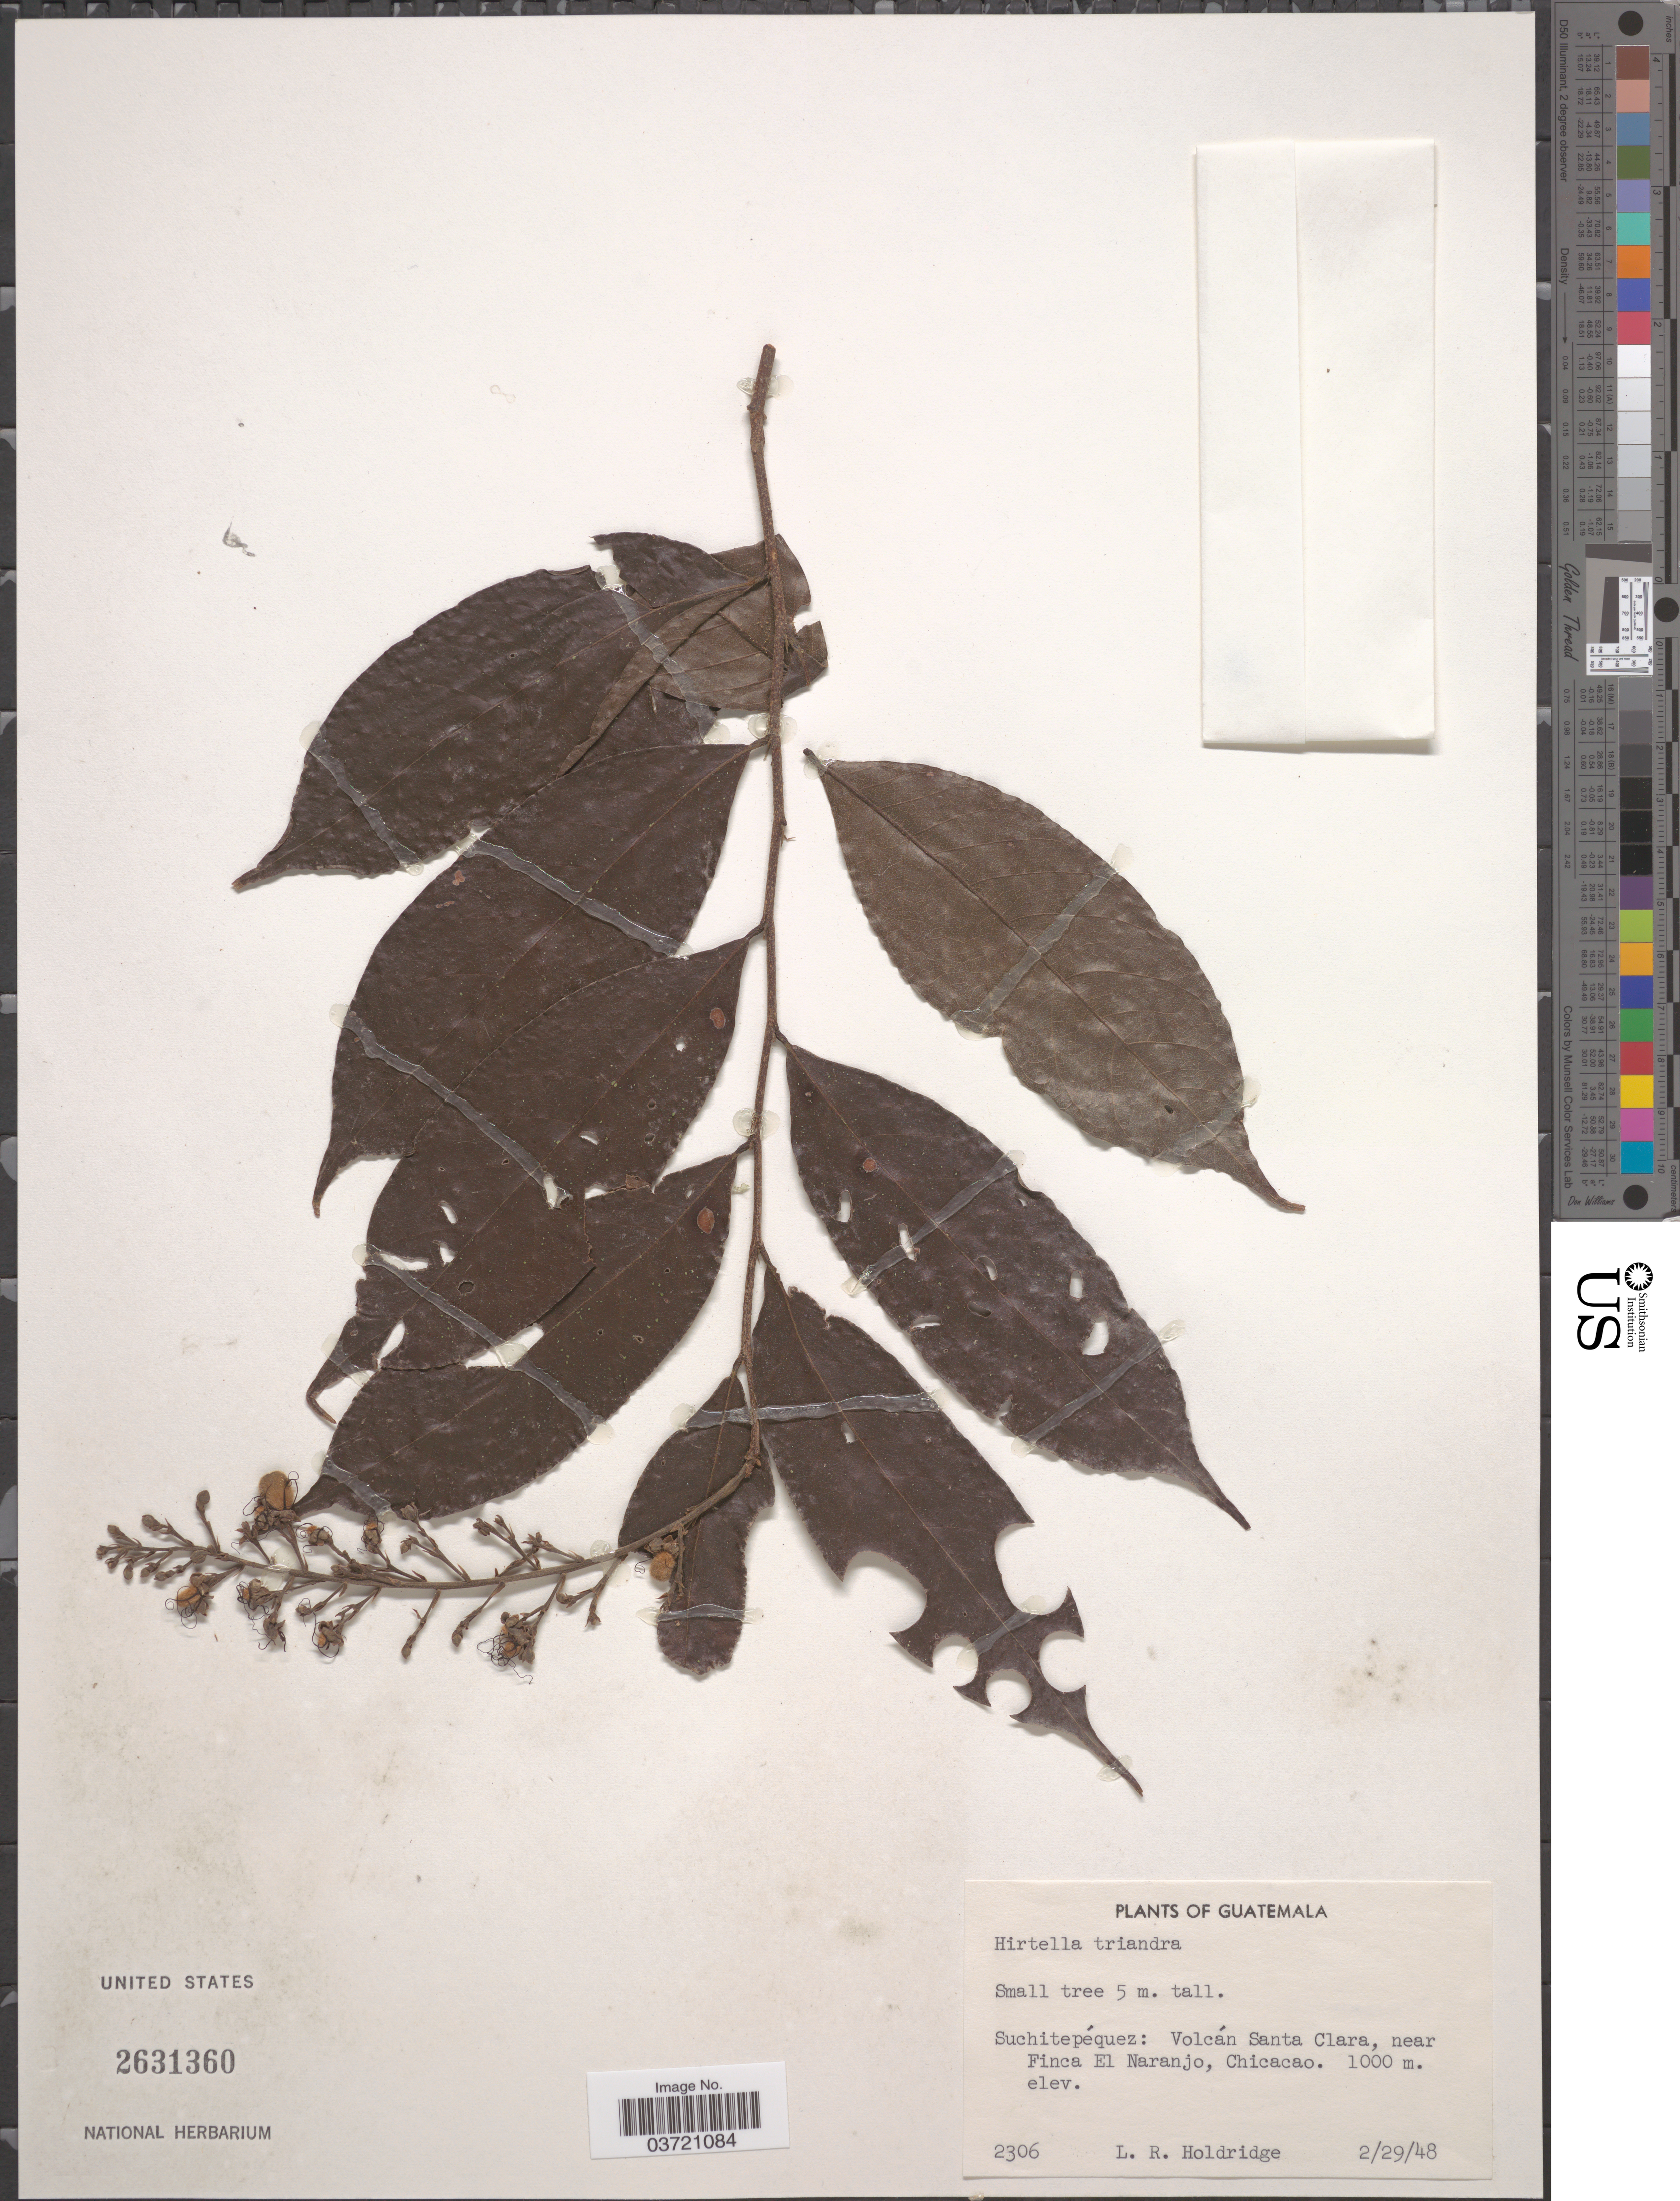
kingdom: Plantae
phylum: Tracheophyta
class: Magnoliopsida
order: Malpighiales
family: Chrysobalanaceae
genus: Hirtella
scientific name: Hirtella triandra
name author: Sw.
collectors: L. Holdridge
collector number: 2306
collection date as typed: Transcribed d/m/y: 29/2/48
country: Guatemala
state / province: Suchitepequez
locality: Volcán Santa Clara, near Finca El Naranjo, Chicacao.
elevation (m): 1000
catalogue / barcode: US 2631360